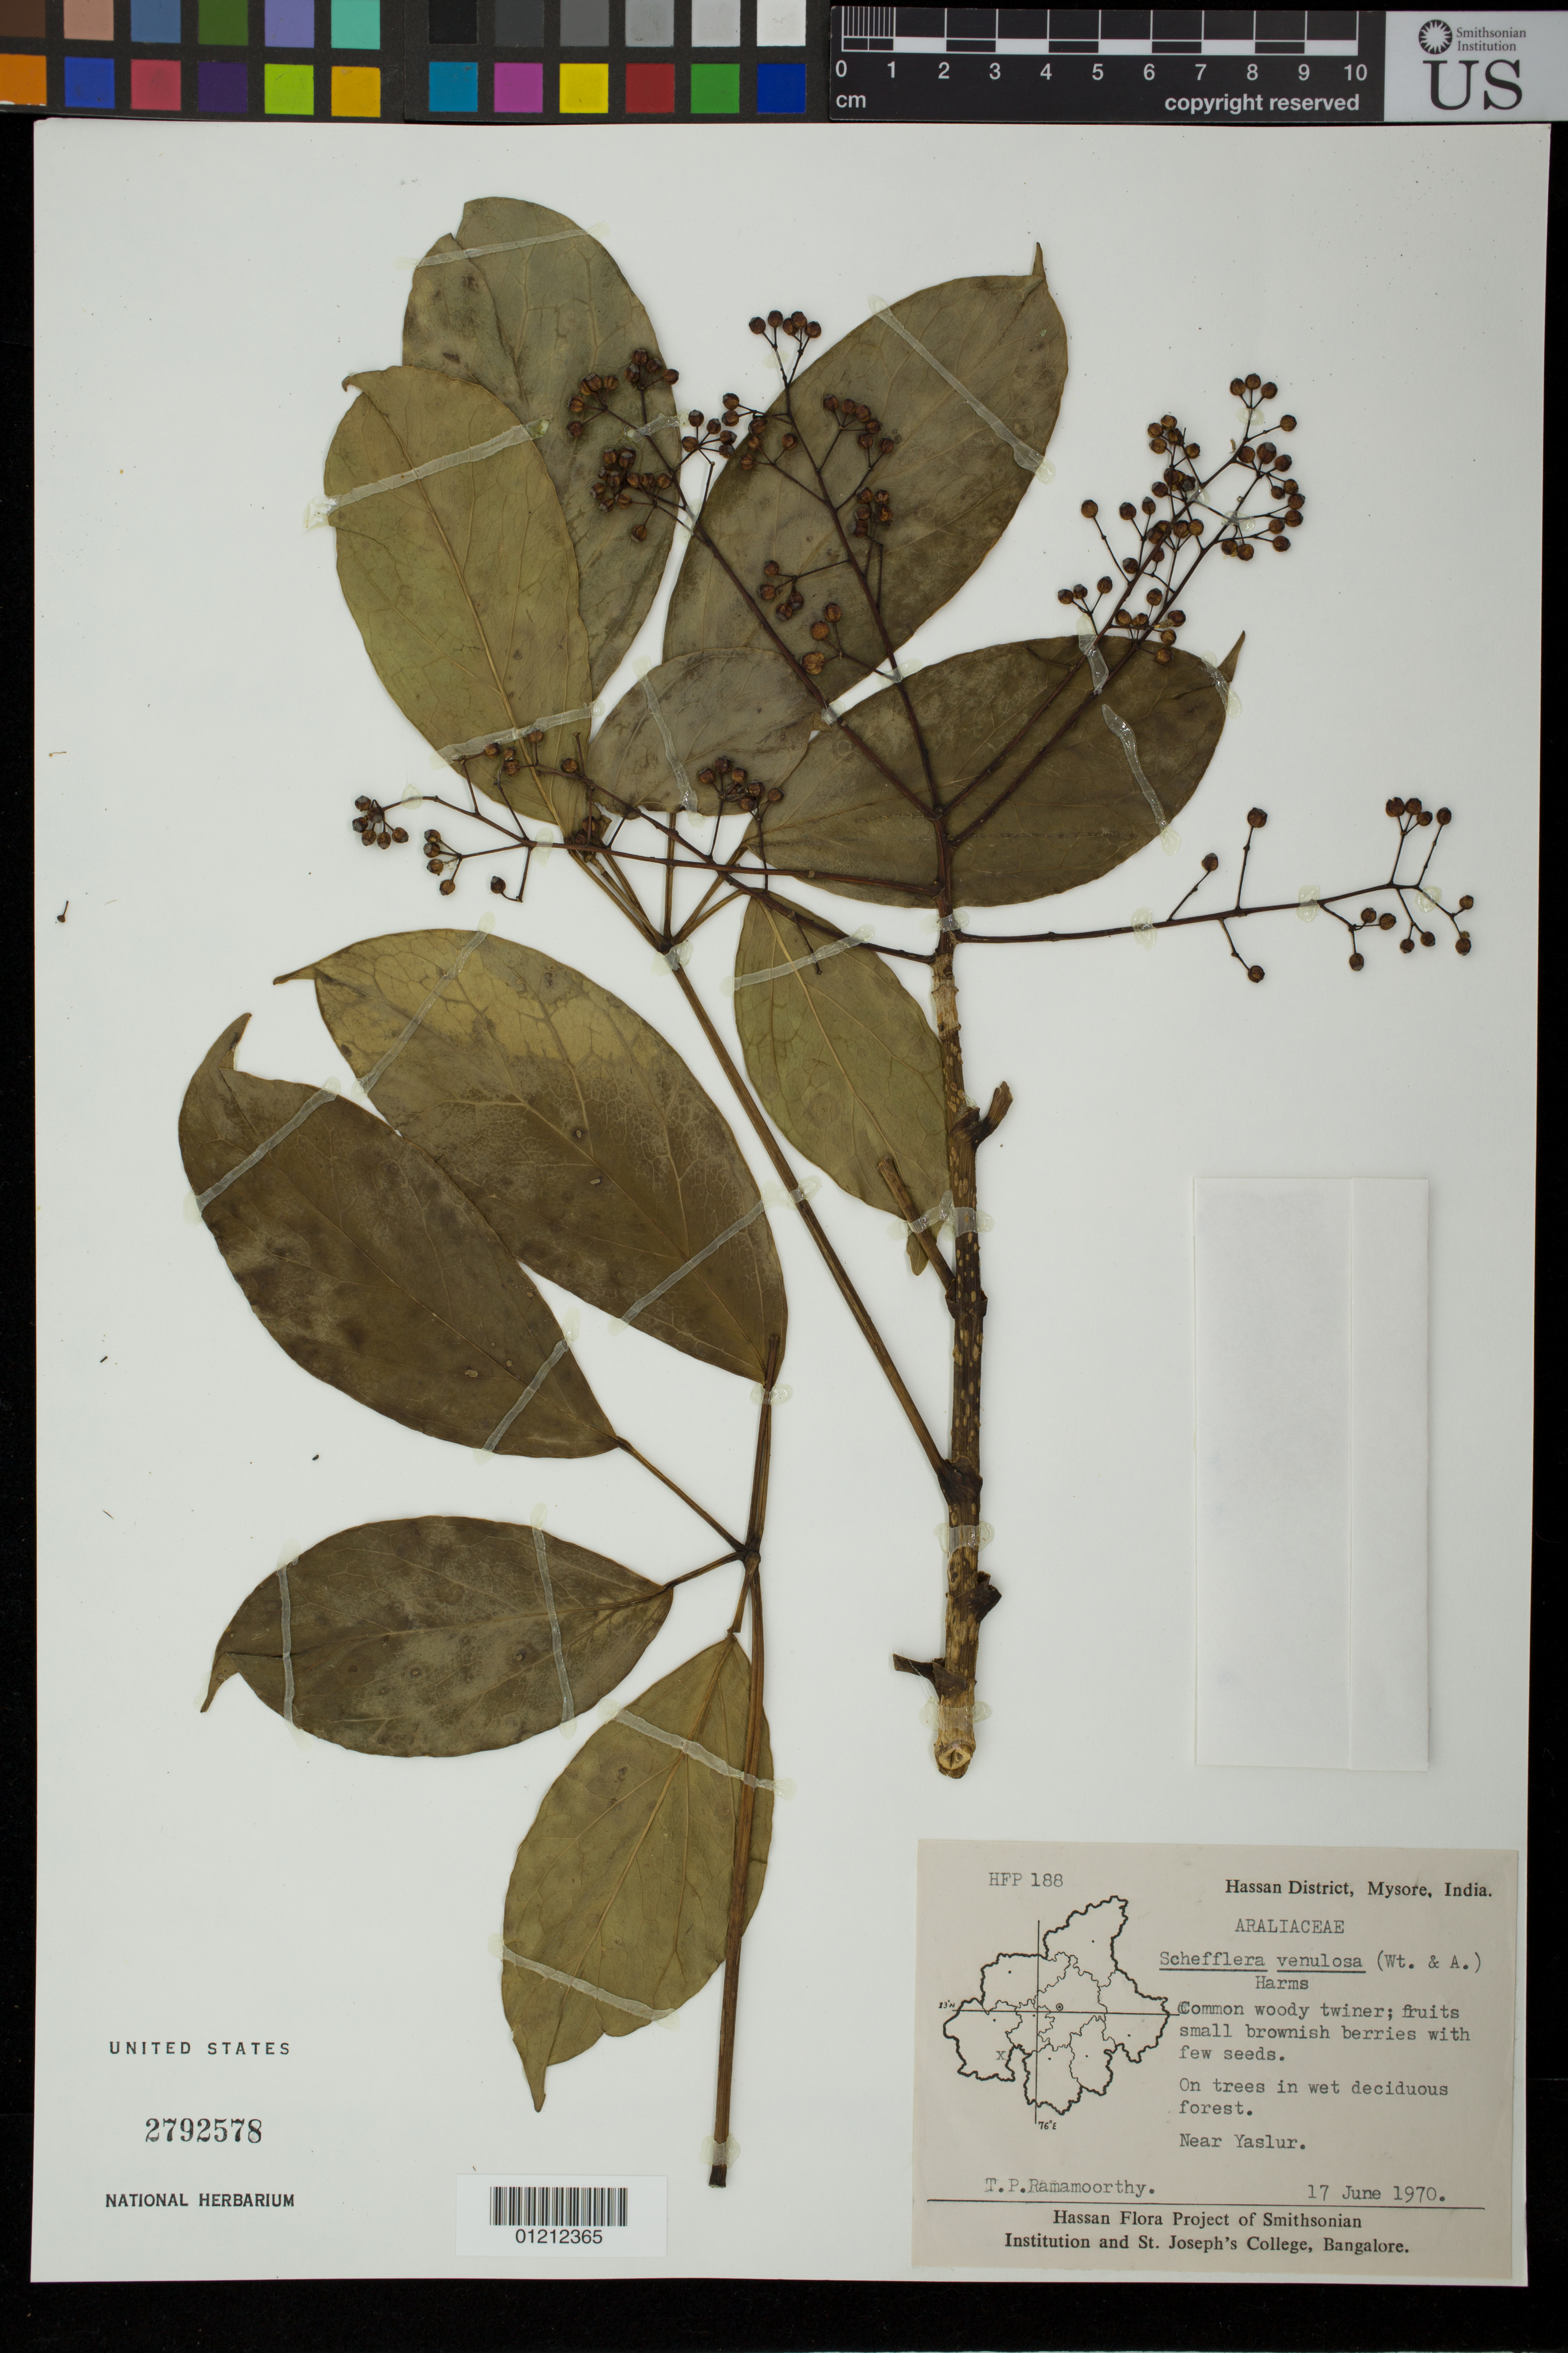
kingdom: Plantae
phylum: Tracheophyta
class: Magnoliopsida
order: Apiales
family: Araliaceae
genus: Schefflera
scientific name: Schefflera venulosa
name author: (Wight & Arn.) Harms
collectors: T. P. Ramamoorthy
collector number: HFP 188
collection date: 1970-06-17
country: India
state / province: Karnataka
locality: Hassan District, Mysore. Near Yaslur. In wet deciduous forest.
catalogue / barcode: US 2792578